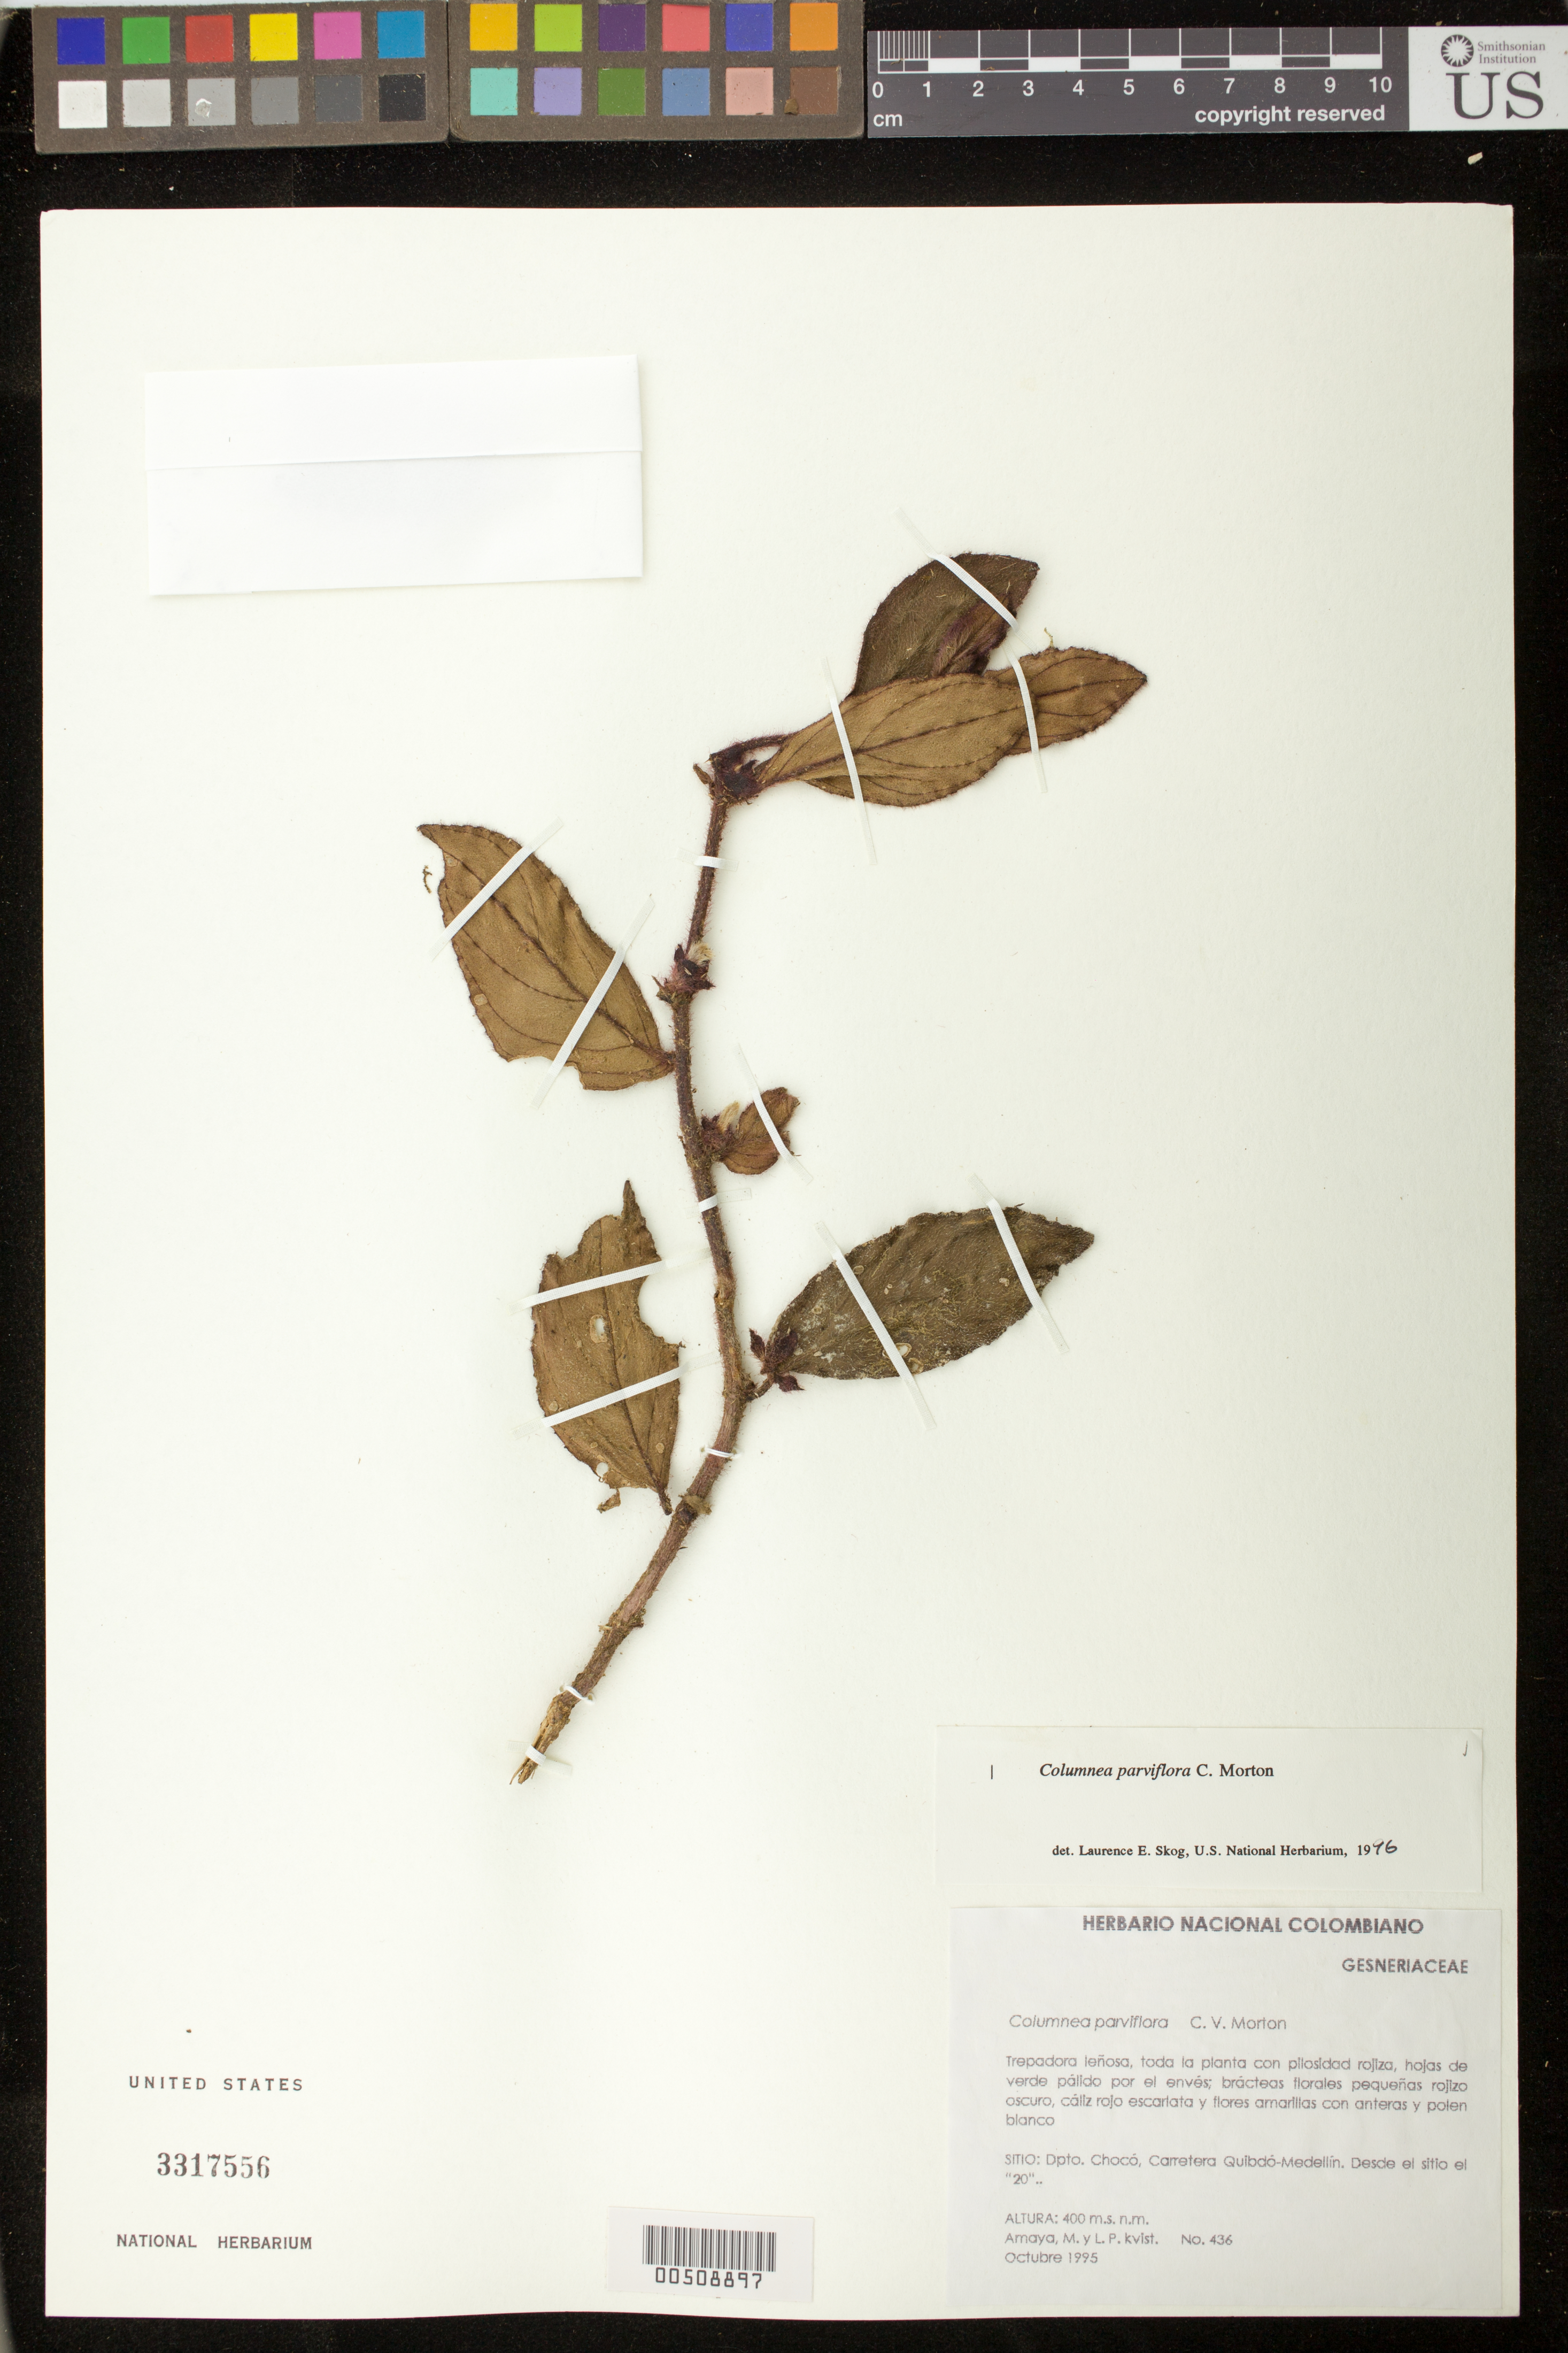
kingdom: Plantae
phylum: Tracheophyta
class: Magnoliopsida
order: Lamiales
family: Gesneriaceae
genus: Columnea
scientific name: Columnea herthae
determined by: Clark, J. L.; Skog, Laurence E.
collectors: M. Amaya & L. P. Kvist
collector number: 436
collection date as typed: Oct 1995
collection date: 1995-10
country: Colombia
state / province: Chocó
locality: Carretera Quibdó-Medellín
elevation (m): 400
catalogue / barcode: US 3317556